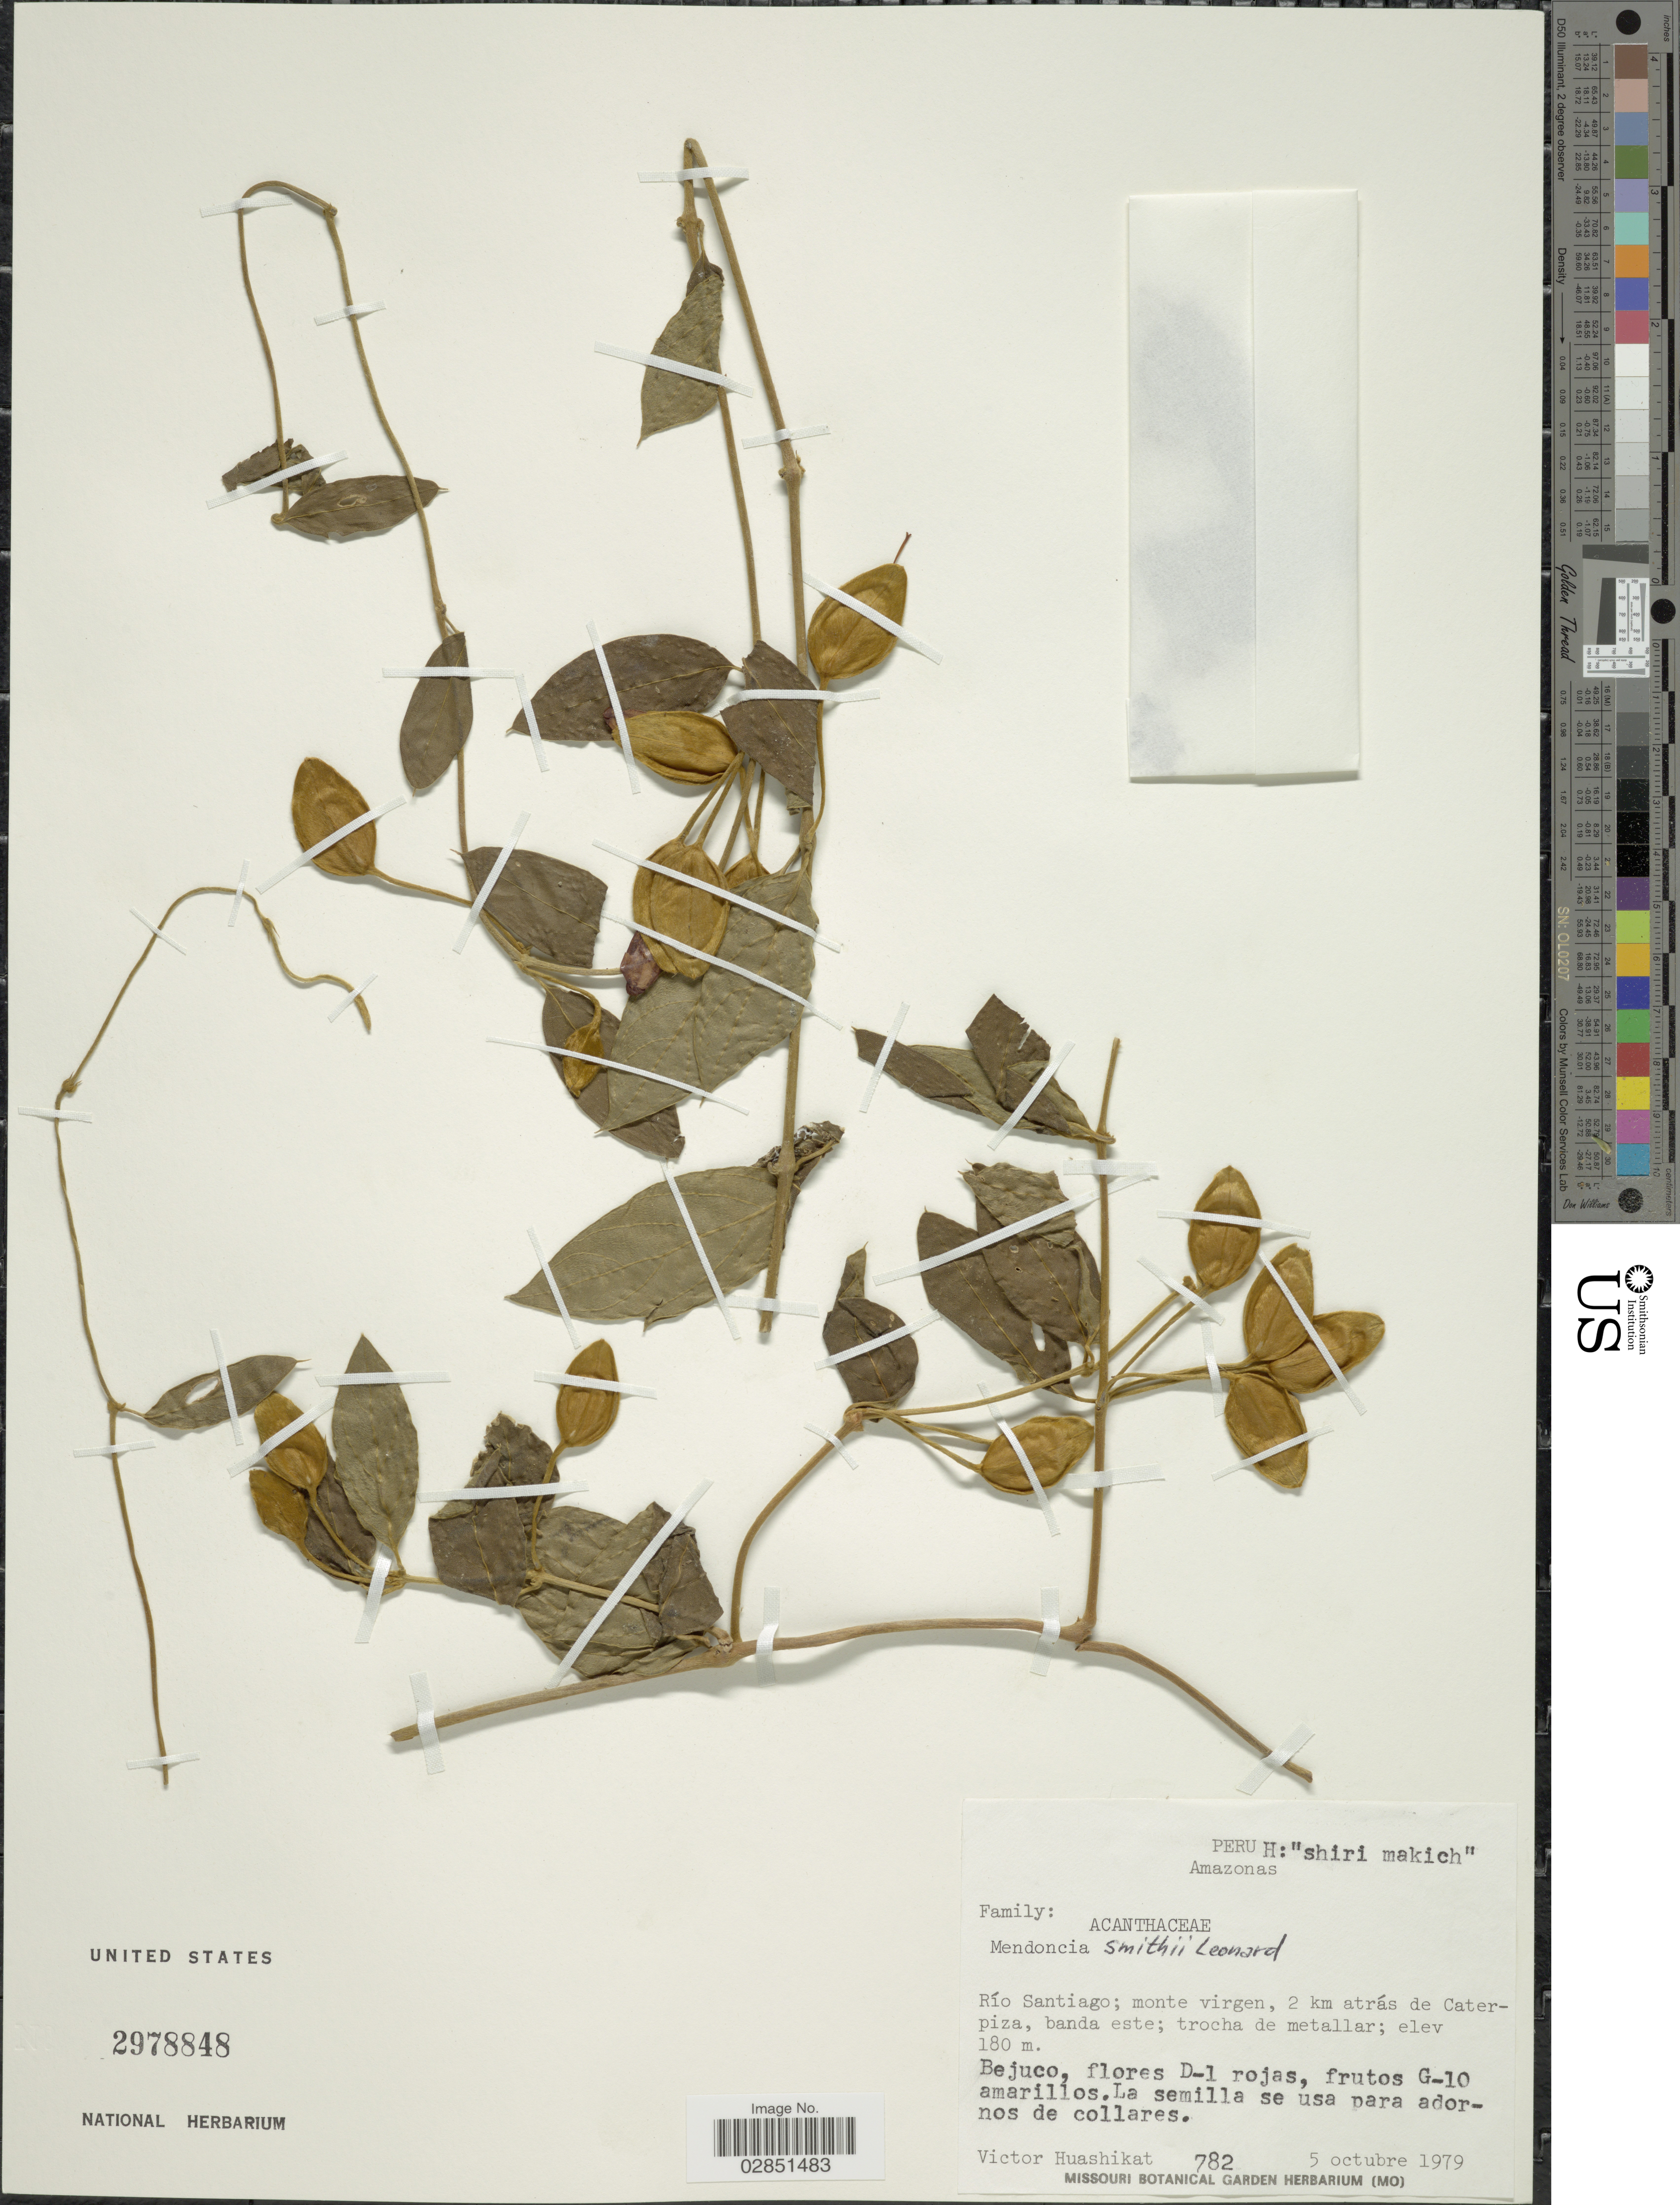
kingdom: Plantae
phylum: Tracheophyta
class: Magnoliopsida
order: Lamiales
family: Acanthaceae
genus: Mendoncia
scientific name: Mendoncia smithii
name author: Leonard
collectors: V. Huashikat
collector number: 782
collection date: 1979-10-05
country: Peru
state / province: Amazonas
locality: Río Santiago; monte virgen, 2 km atrás de Caterpiza, banda este.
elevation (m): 180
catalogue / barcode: US 2978848